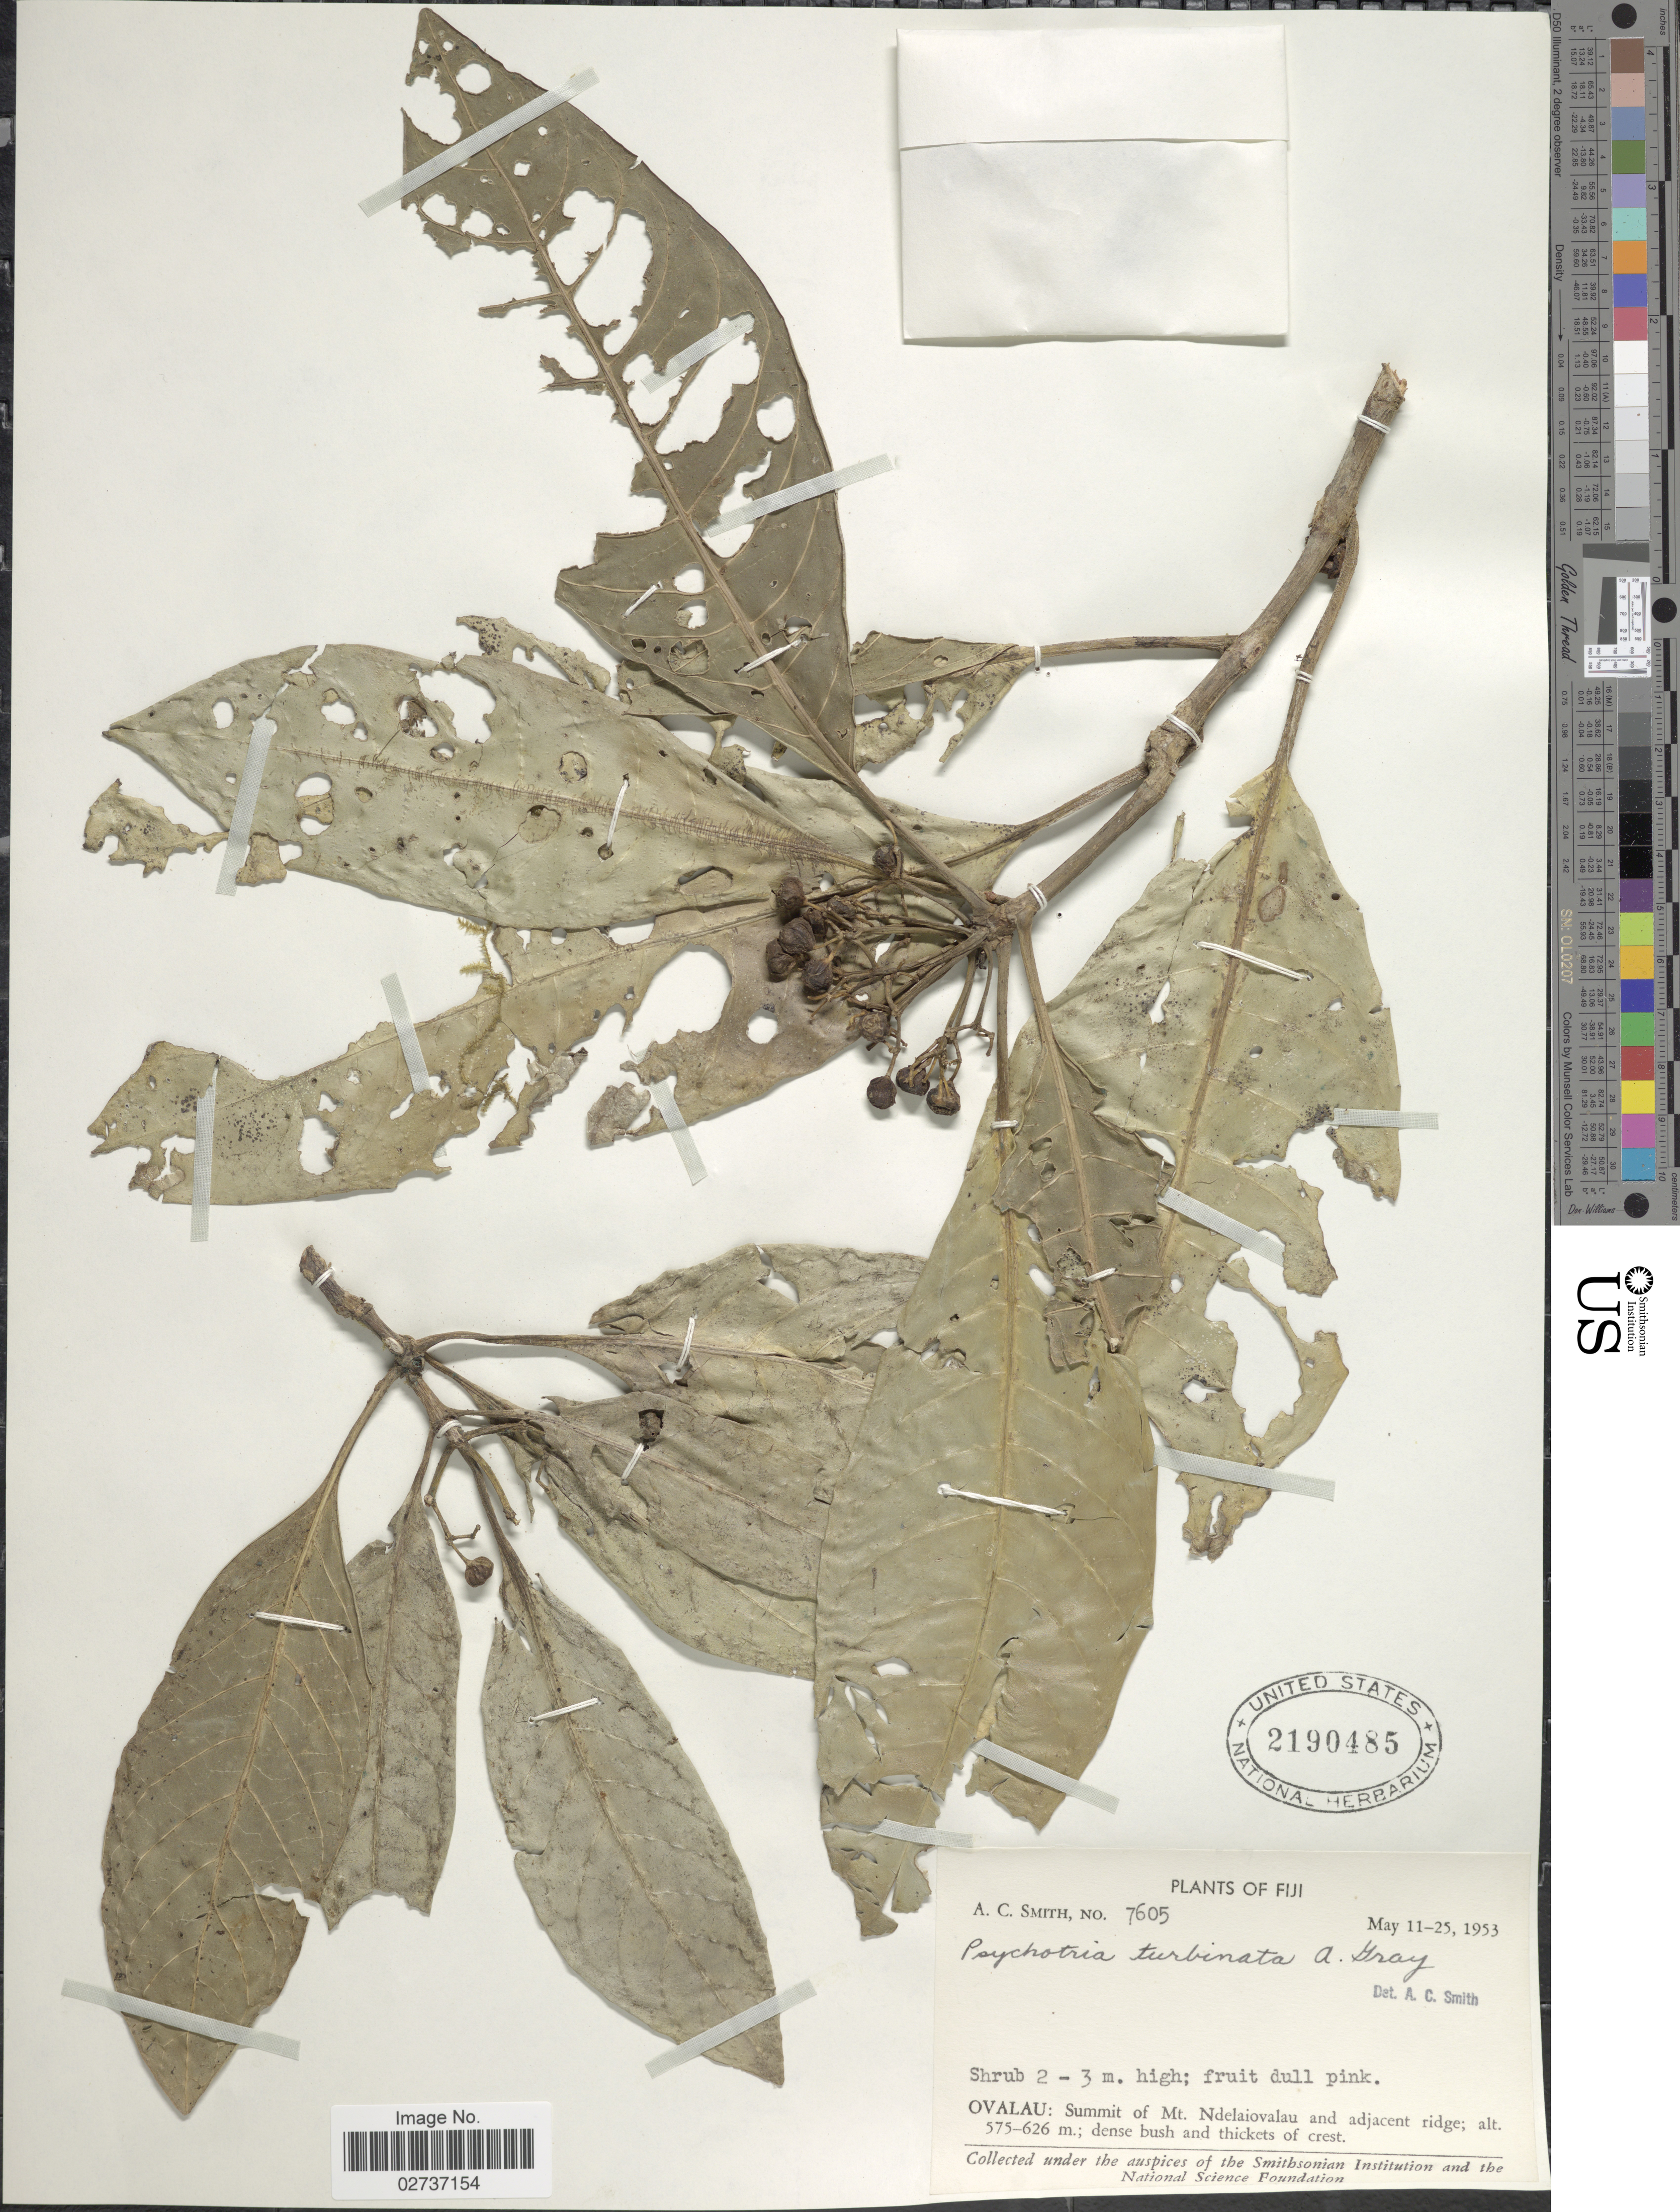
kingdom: Plantae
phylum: Tracheophyta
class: Magnoliopsida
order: Gentianales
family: Rubiaceae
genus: Psychotria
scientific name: Psychotria turbinata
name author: A. Gray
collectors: A. C. Smith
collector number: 7605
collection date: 1953-05-11/1953-05-25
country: Fiji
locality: Ovalau: Summit of Mt. Ndelaiovalau and adjacent ridge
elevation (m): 575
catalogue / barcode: US 2190485